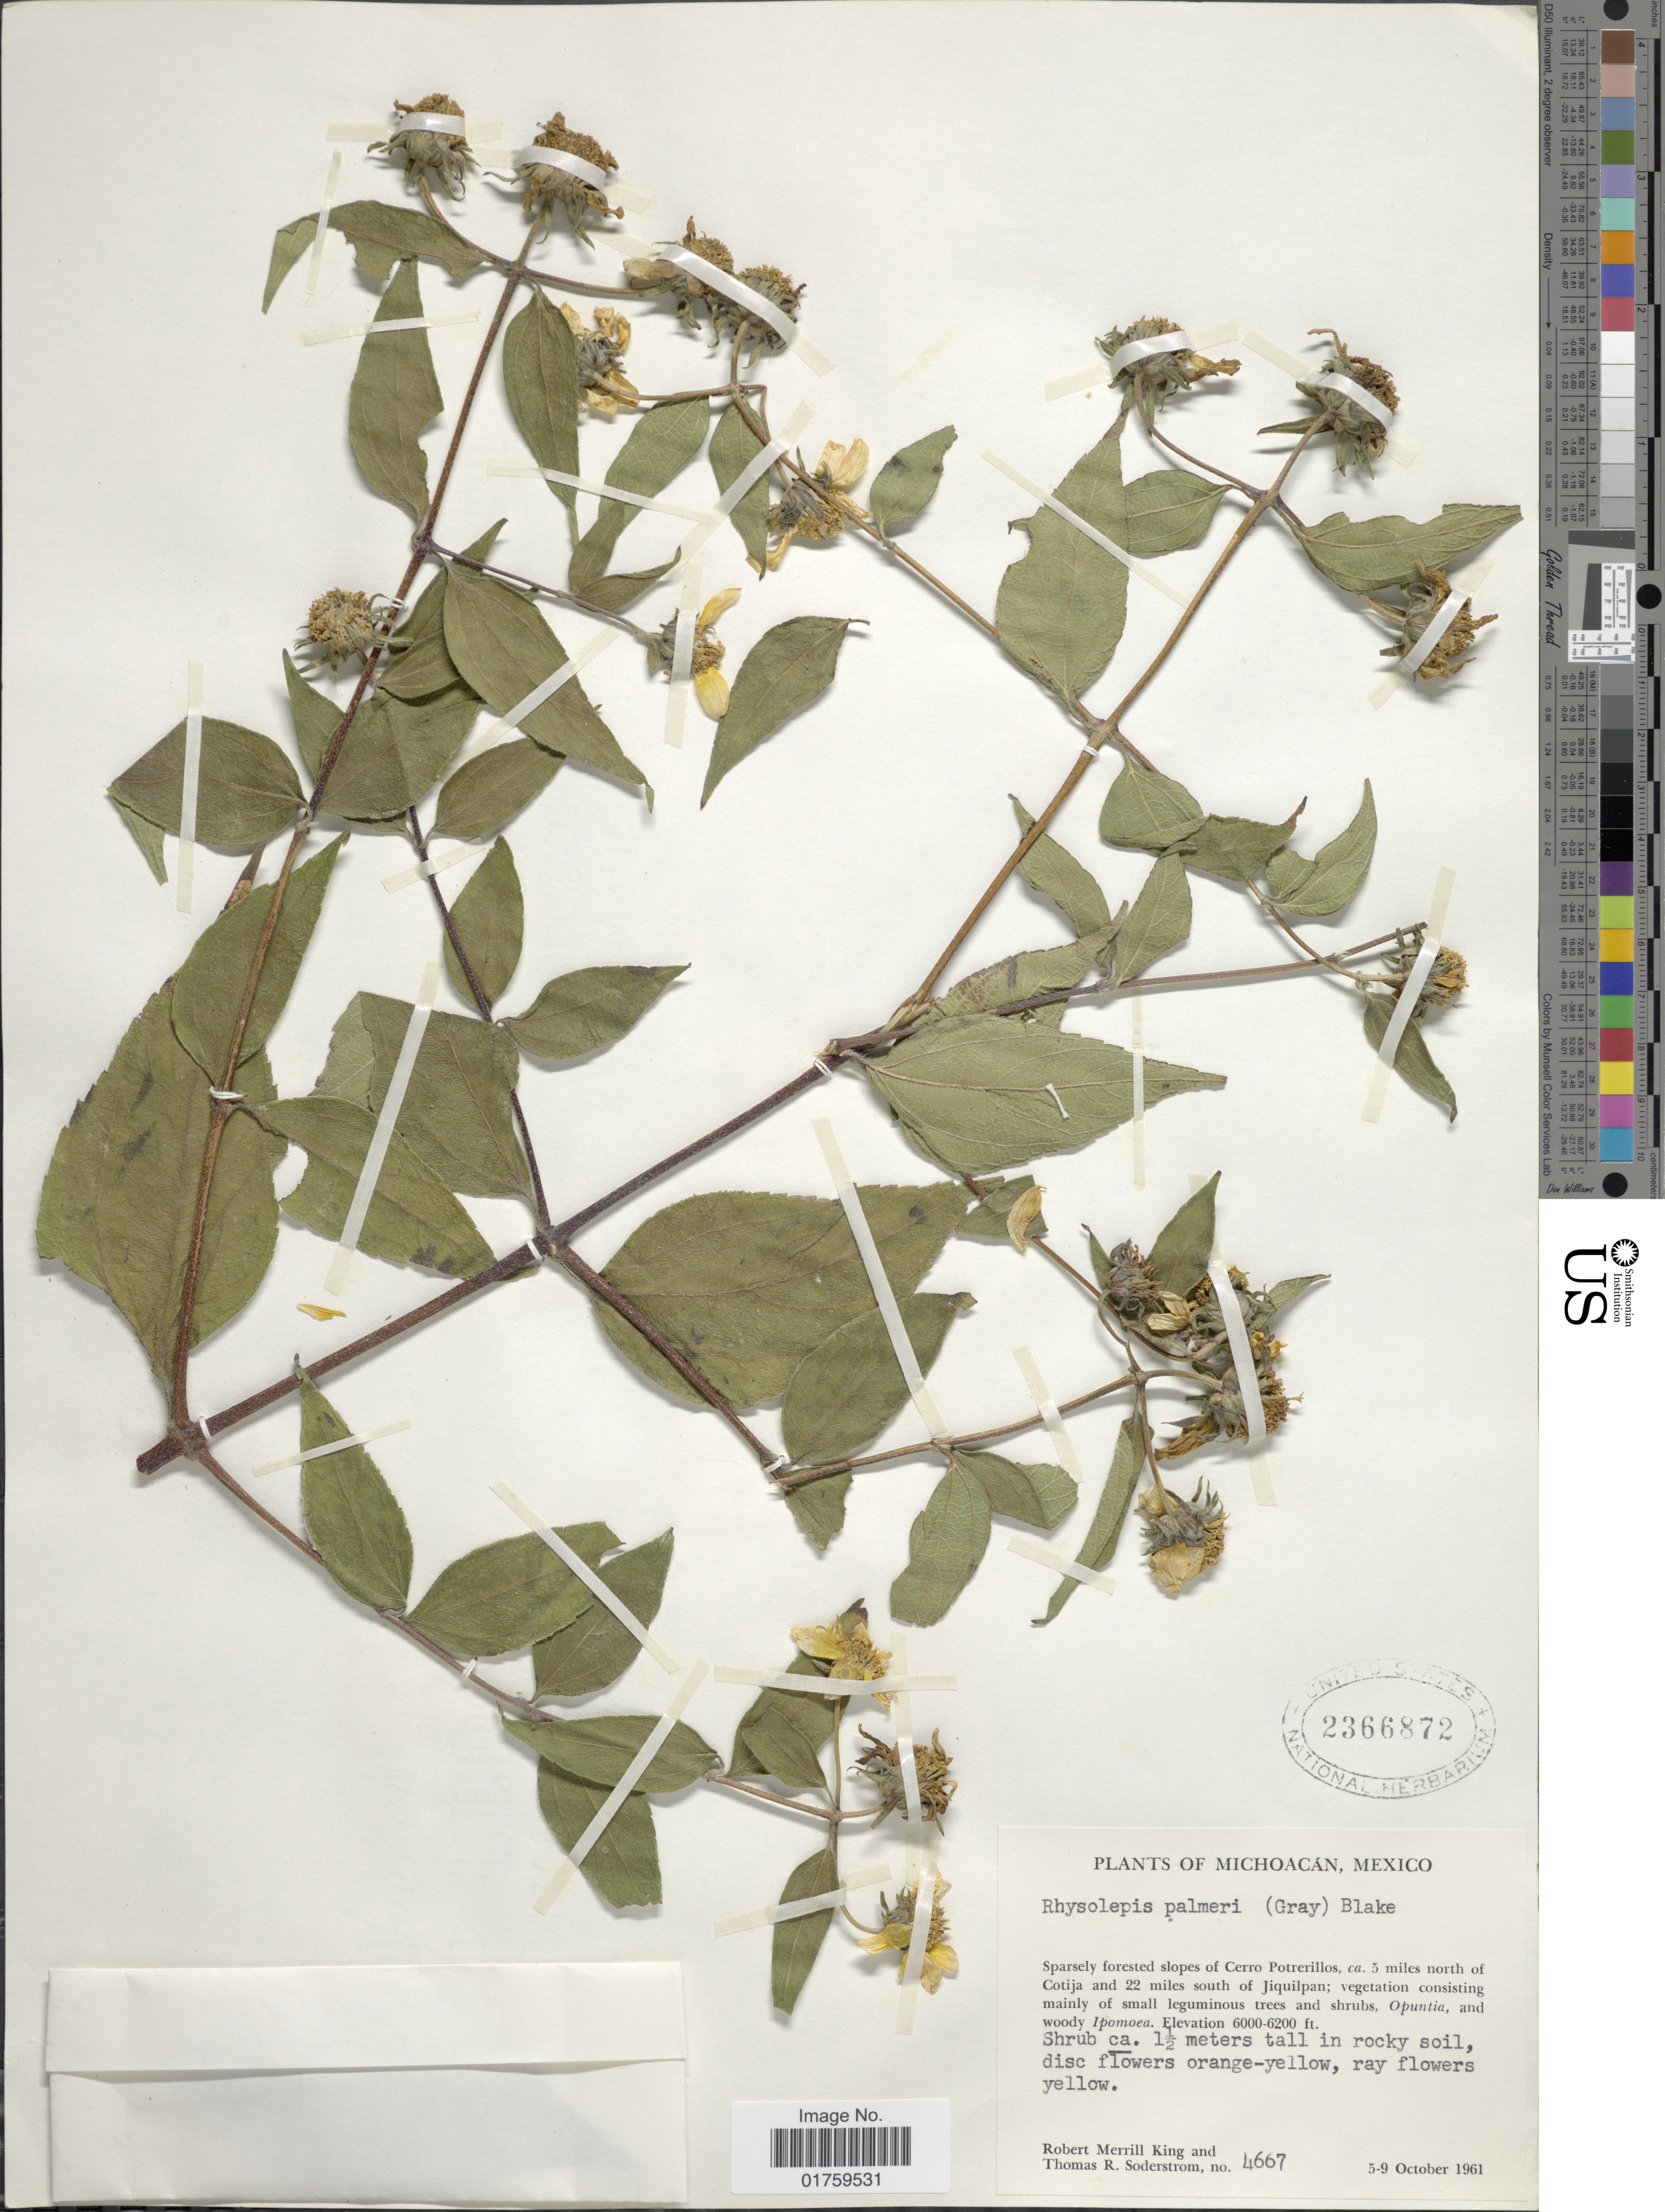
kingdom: Plantae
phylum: Tracheophyta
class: Magnoliopsida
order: Asterales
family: Asteraceae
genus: Rhysolepis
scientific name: Rhysolepis palmeri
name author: (A. Gray) Blake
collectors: R. M. King & T. R. Soderstrom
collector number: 4667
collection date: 1961-10-05/1961-10-09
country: Mexico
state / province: Michoacán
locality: Michoacán, Mexico. slopes of Cerro Potrerillos, ca. 5 miles north of Cotija and 22 miles south of Jiquilpan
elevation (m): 1829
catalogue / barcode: US 2366872